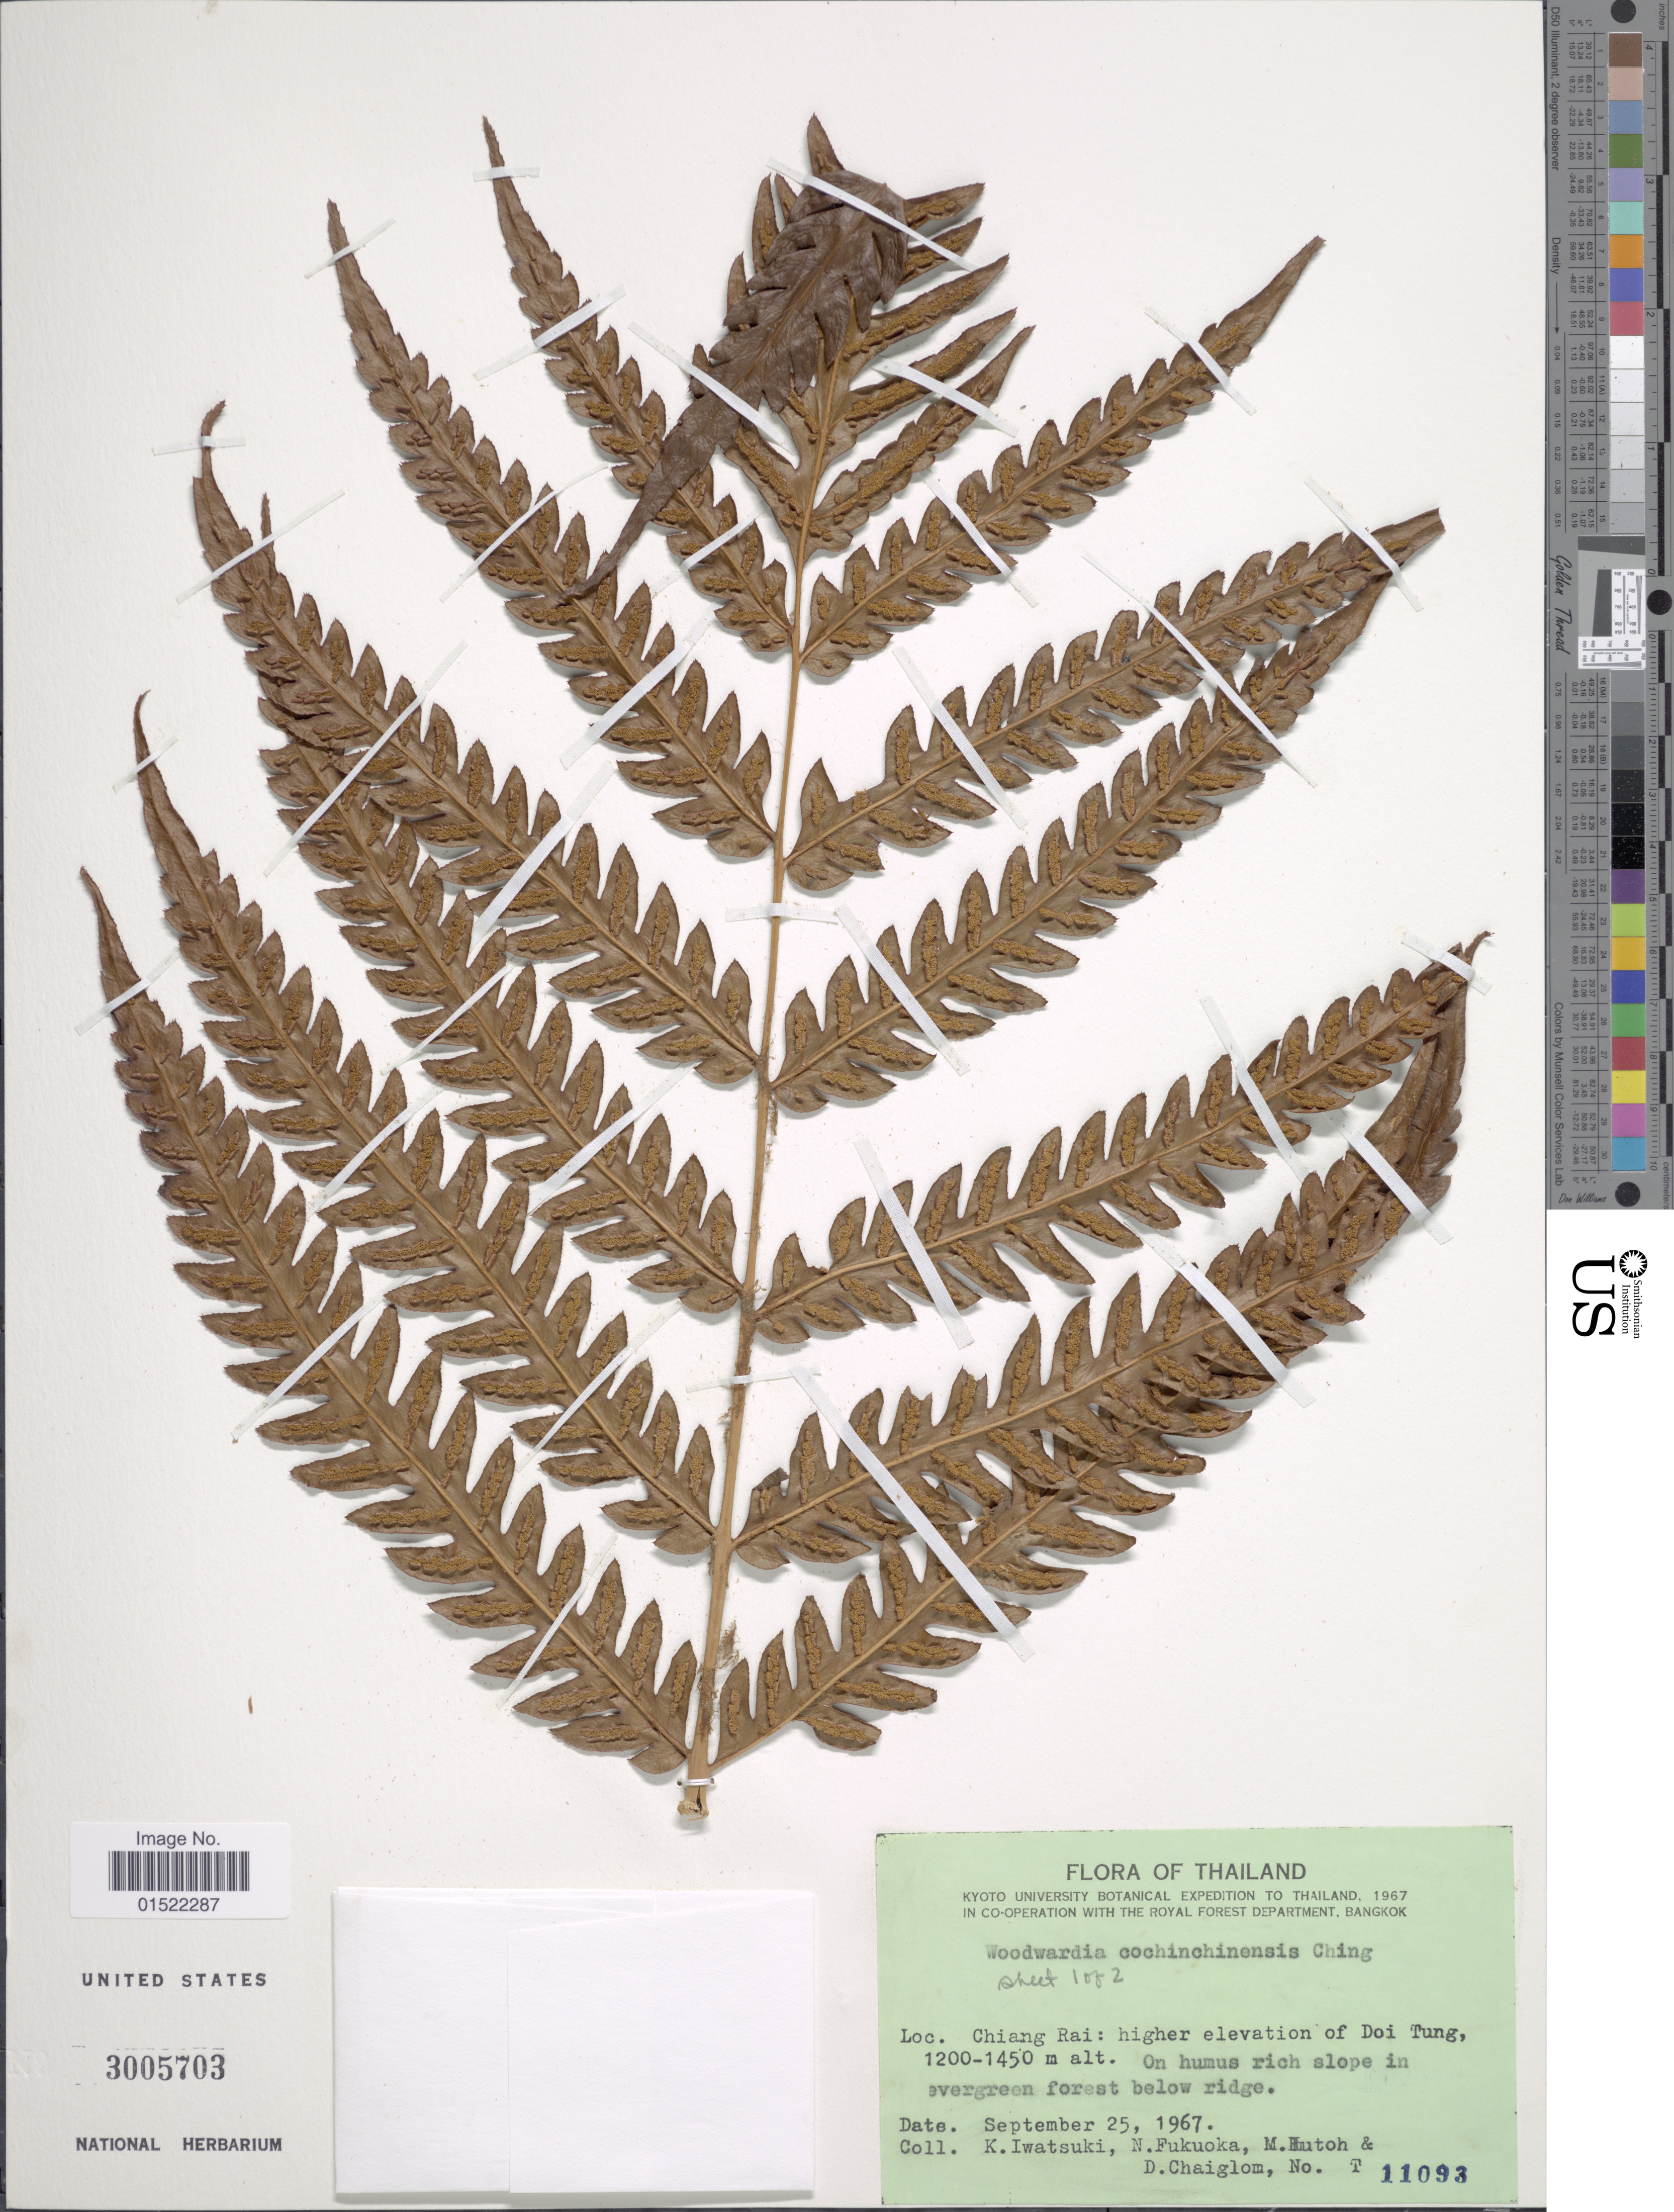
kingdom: Plantae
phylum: Tracheophyta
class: Polypodiopsida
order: Polypodiales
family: Blechnaceae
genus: Woodwardia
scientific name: Woodwardia japonica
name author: (L. f.) Sm.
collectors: K. Iwatsuki, N. Fukuoka, M. Hutoh & D. Chaiglom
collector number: T11093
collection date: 1967-09-25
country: Thailand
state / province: Chiang Rai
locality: Chiang Rai: higher elevation of Doi Tung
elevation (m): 1200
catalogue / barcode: US 3005703